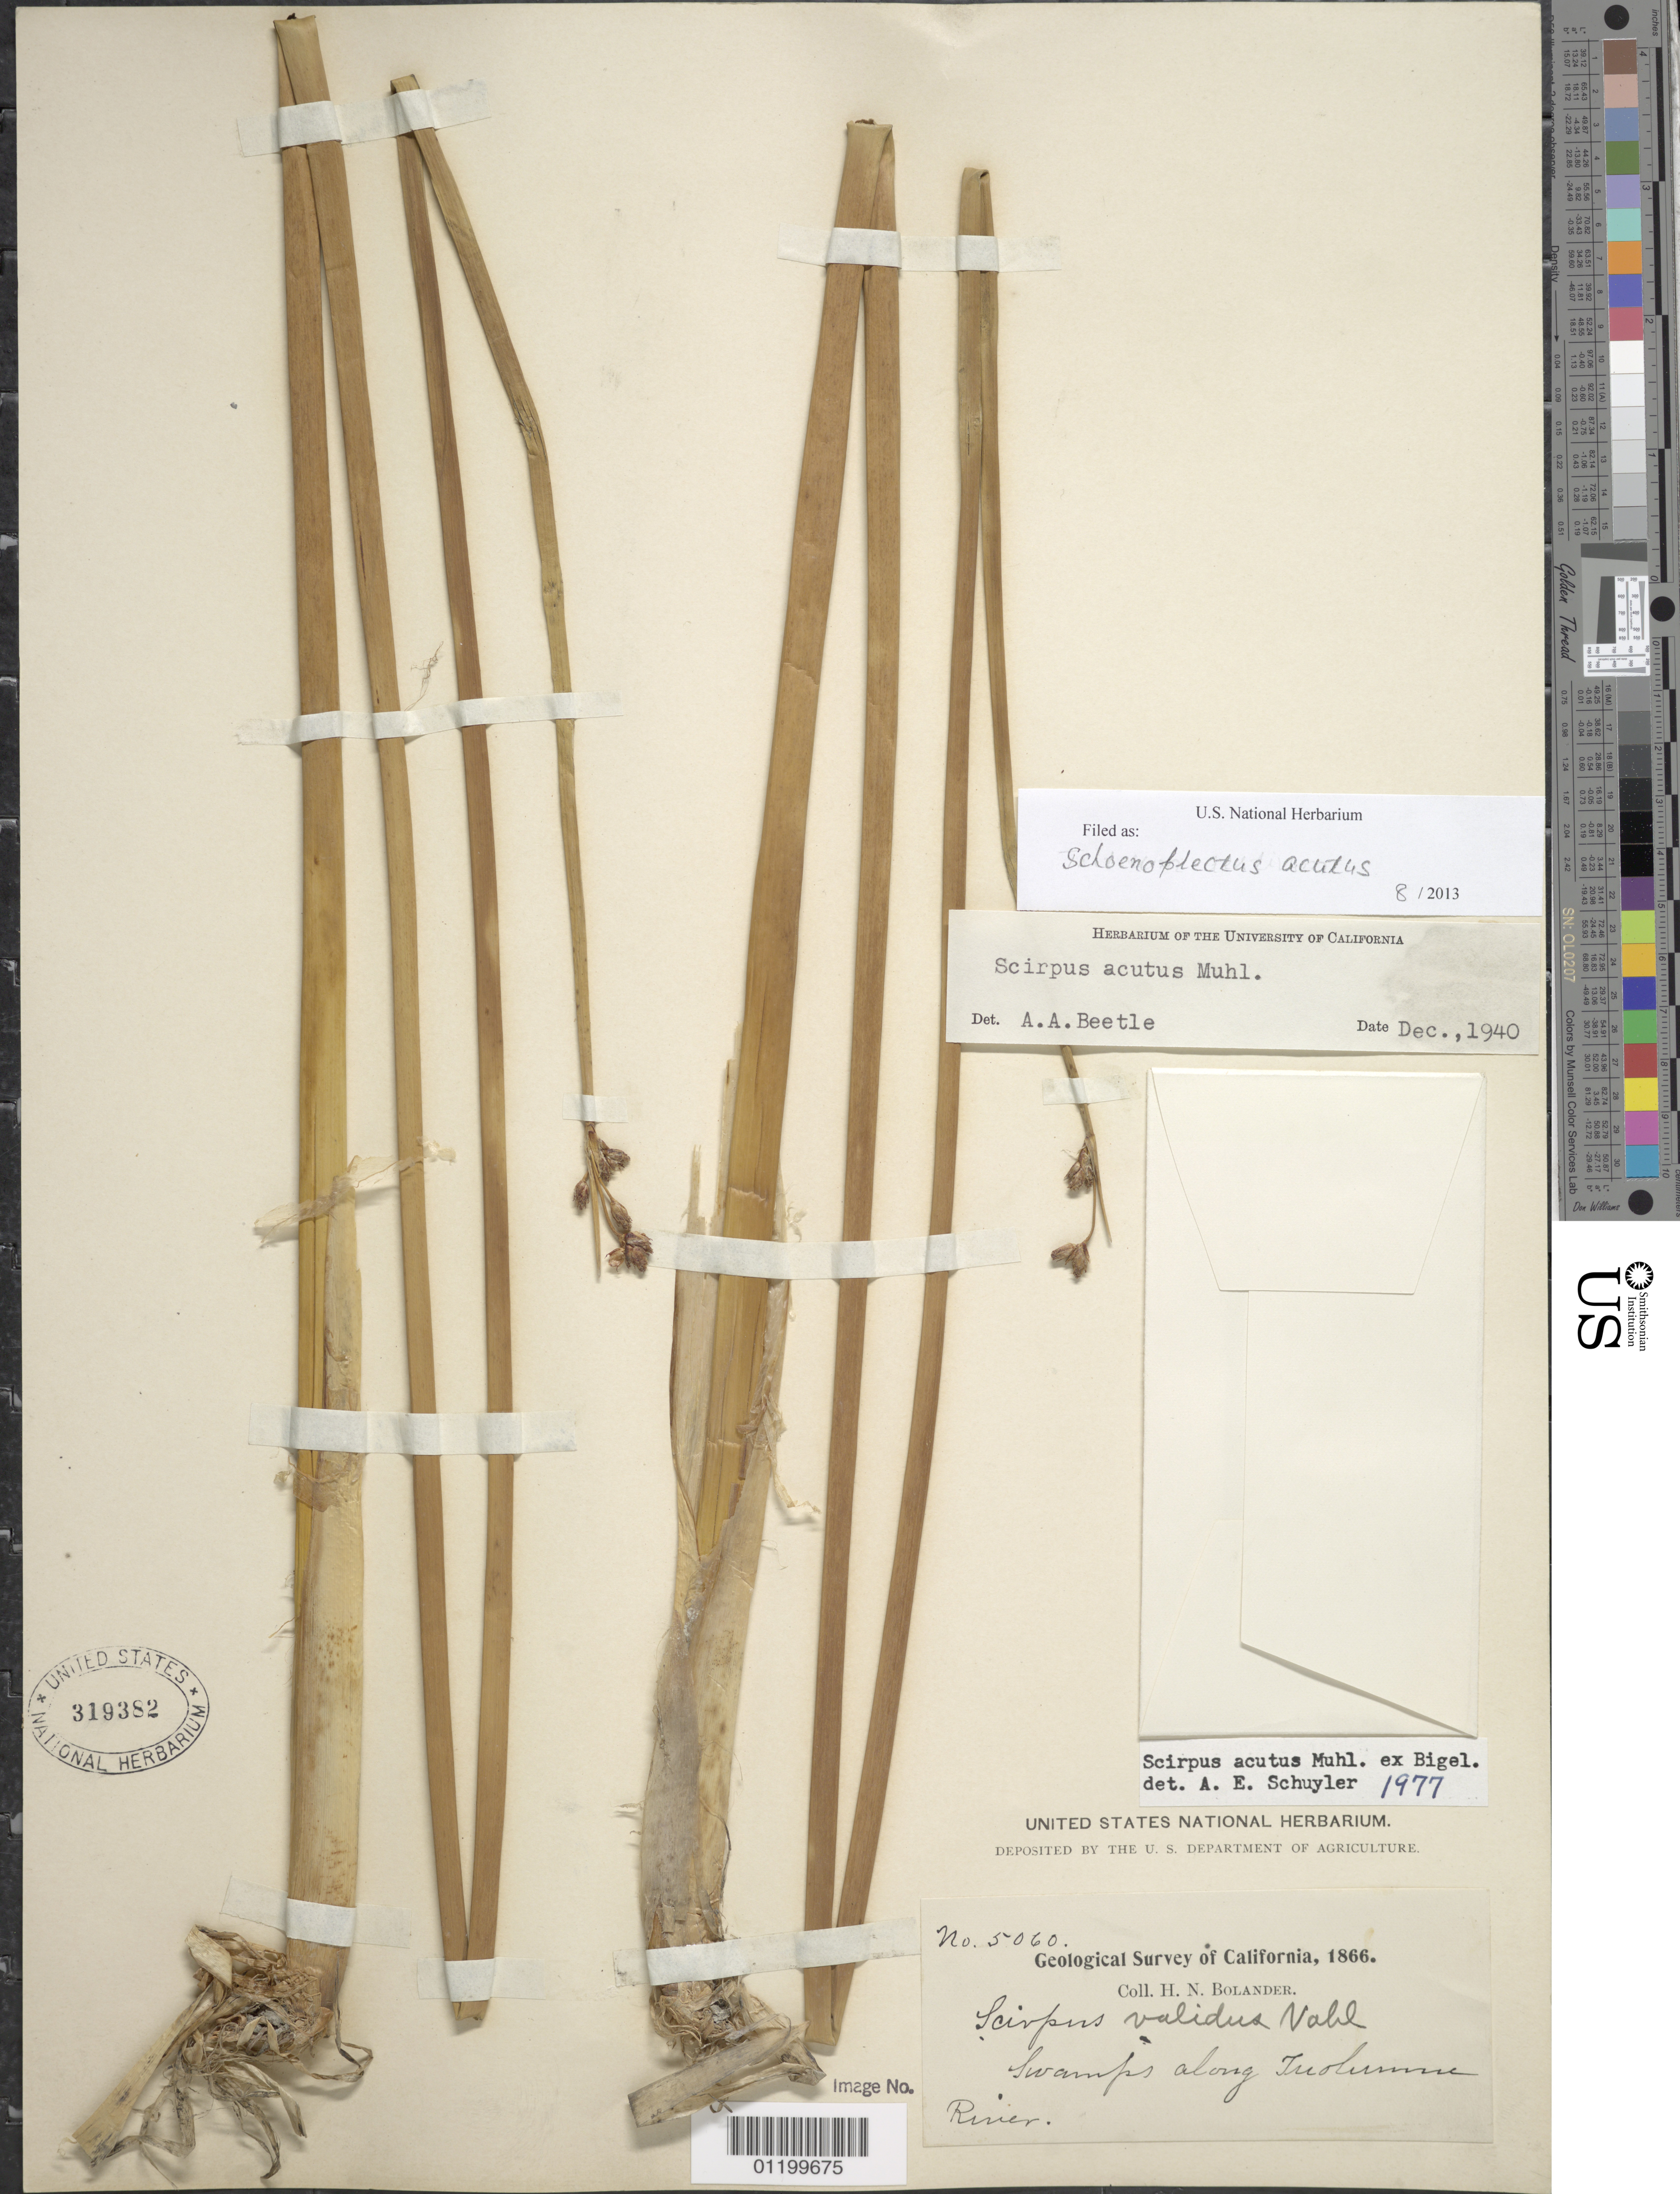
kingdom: Plantae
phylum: Tracheophyta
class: Liliopsida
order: Poales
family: Cyperaceae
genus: Schoenoplectus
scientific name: Schoenoplectus acutus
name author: (Muhl. ex Bigelow) Á. Löve & D. Löve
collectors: H. Bolander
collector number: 5060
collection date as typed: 1866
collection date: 1866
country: United States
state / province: California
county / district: Tuolumne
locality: Tuolumne River.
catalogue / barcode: US 319382